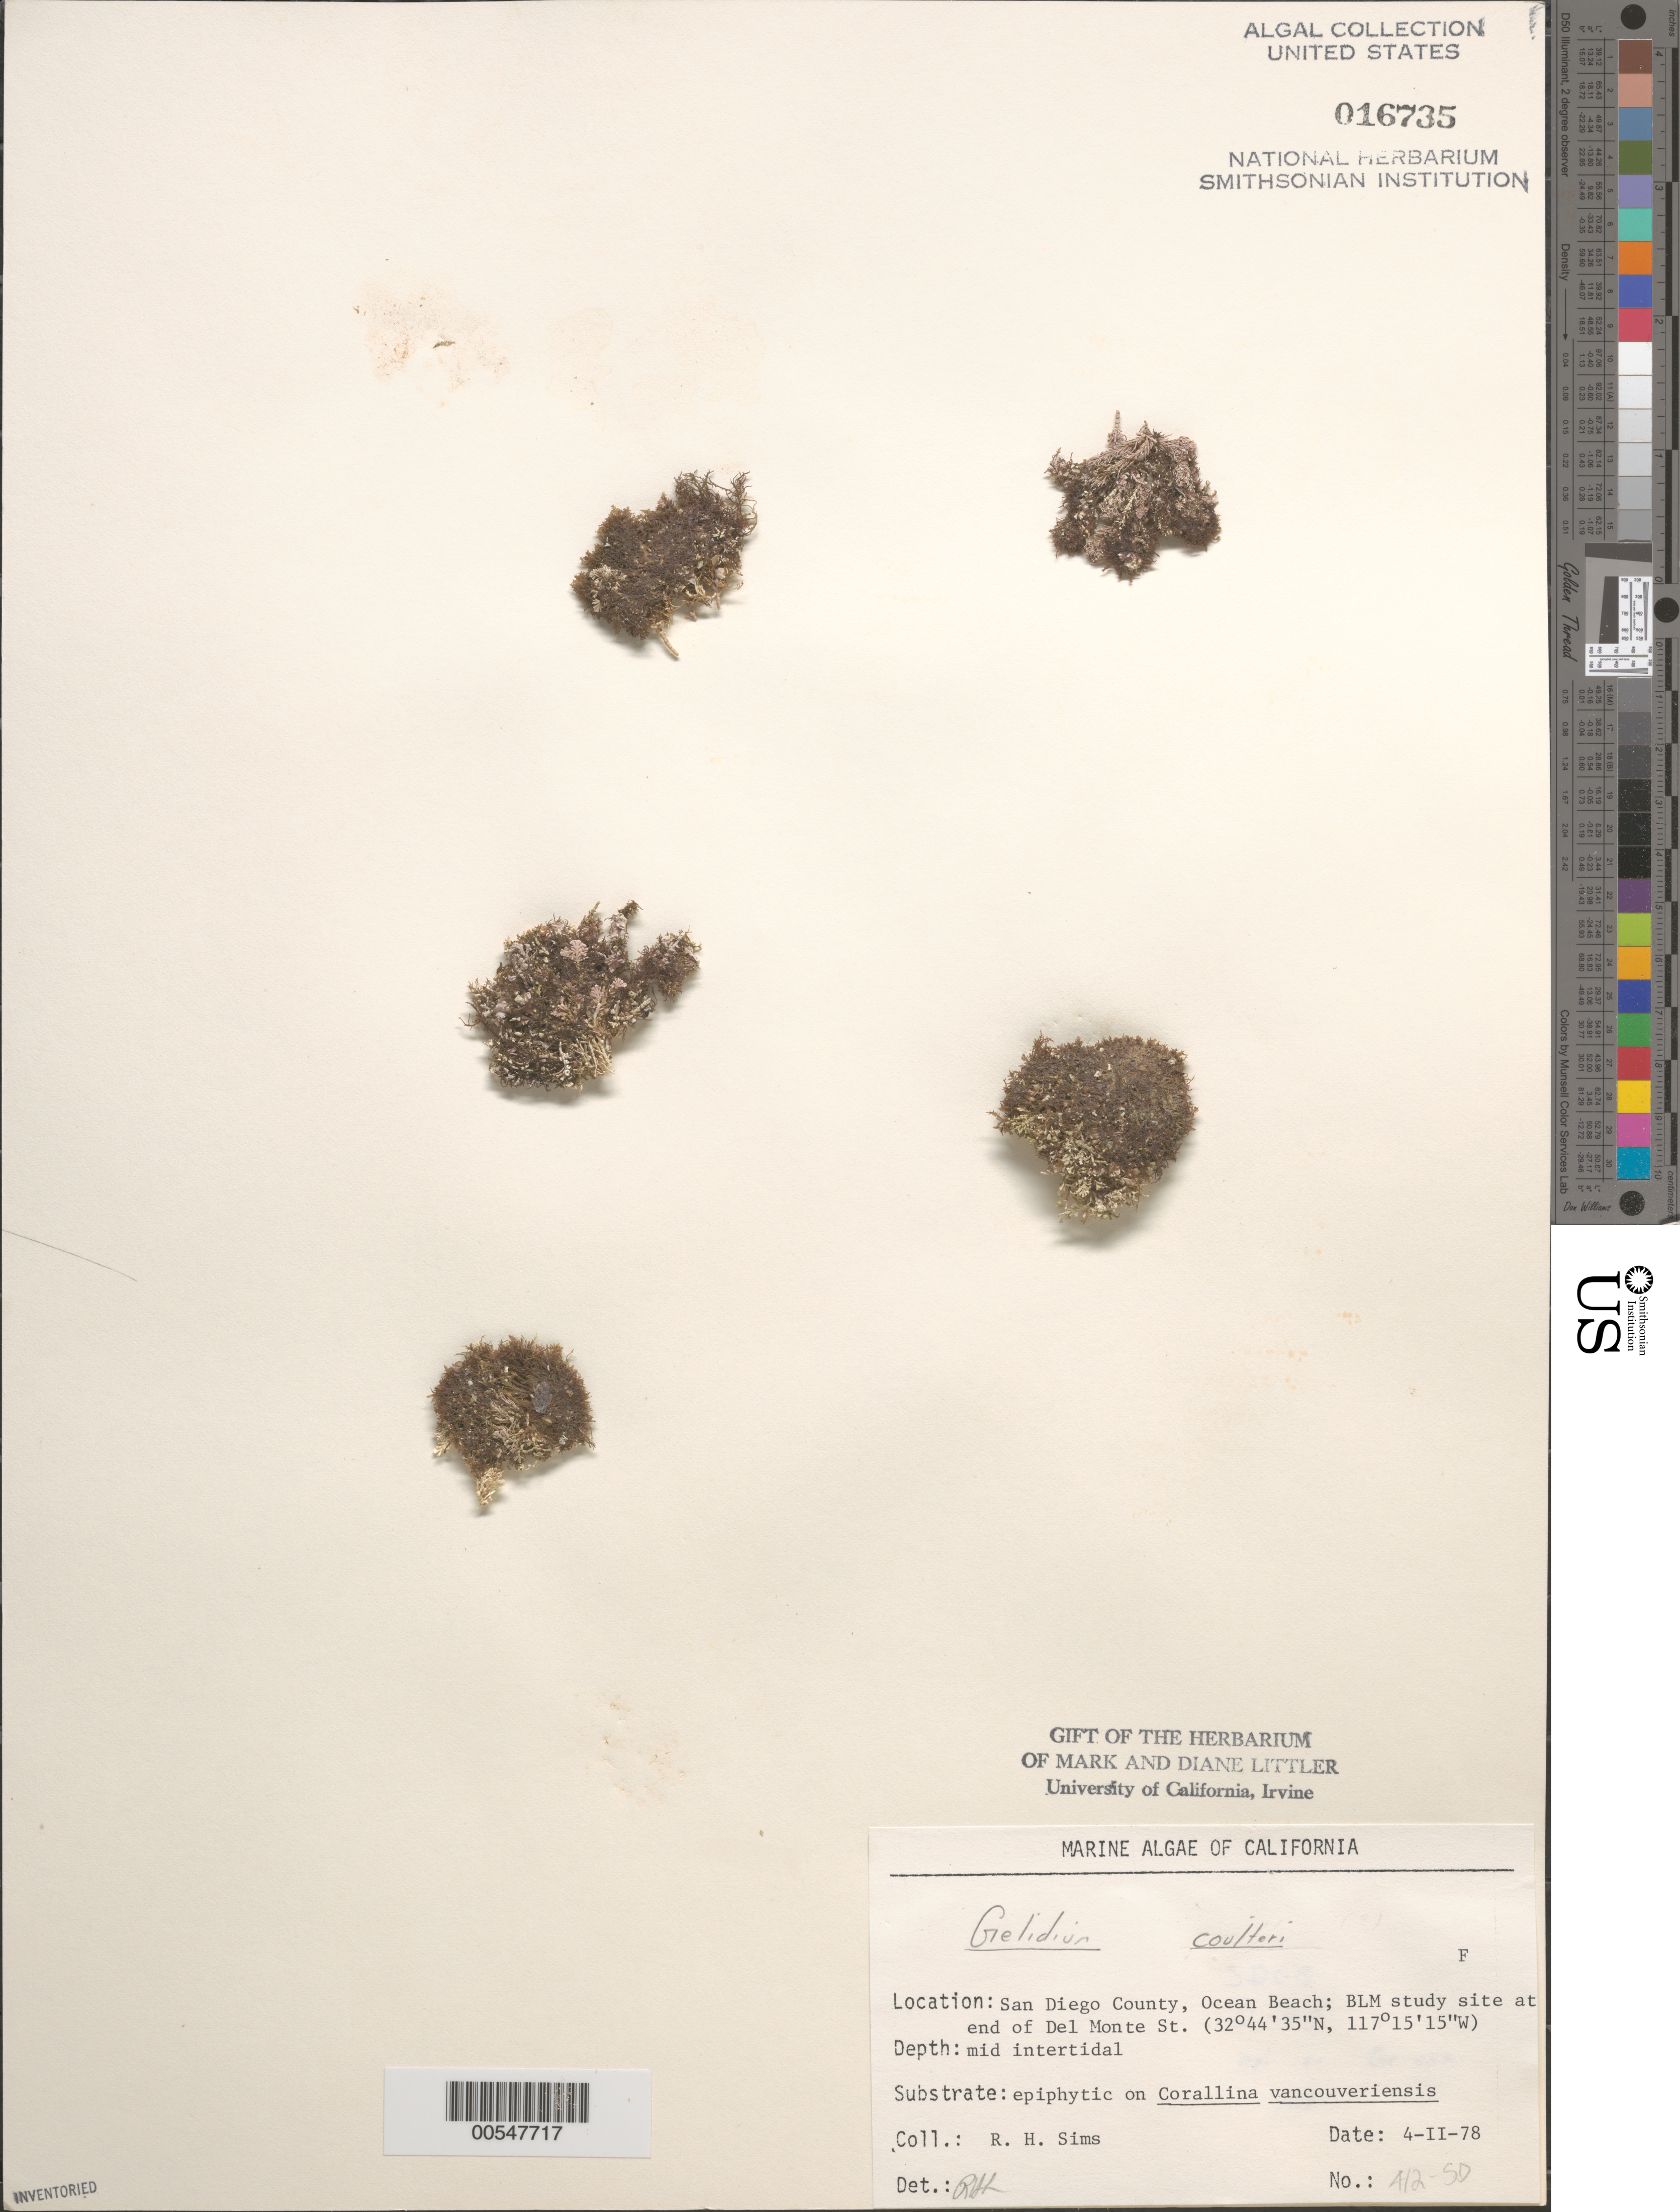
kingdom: Plantae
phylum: Rhodophyta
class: Florideophyceae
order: Gelidiales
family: Gelidiaceae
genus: Gelidium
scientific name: Gelidium coulteri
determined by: Sims, Robert H.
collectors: R. H. Sims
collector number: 412-SD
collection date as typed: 04 Feb 1978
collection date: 1978-02-04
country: United States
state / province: California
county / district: San Diego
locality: Ocean Beach, end of Del Monte Street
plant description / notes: BLM-SOCALBIGHT Rocky Intertidal Survey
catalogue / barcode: US 16735